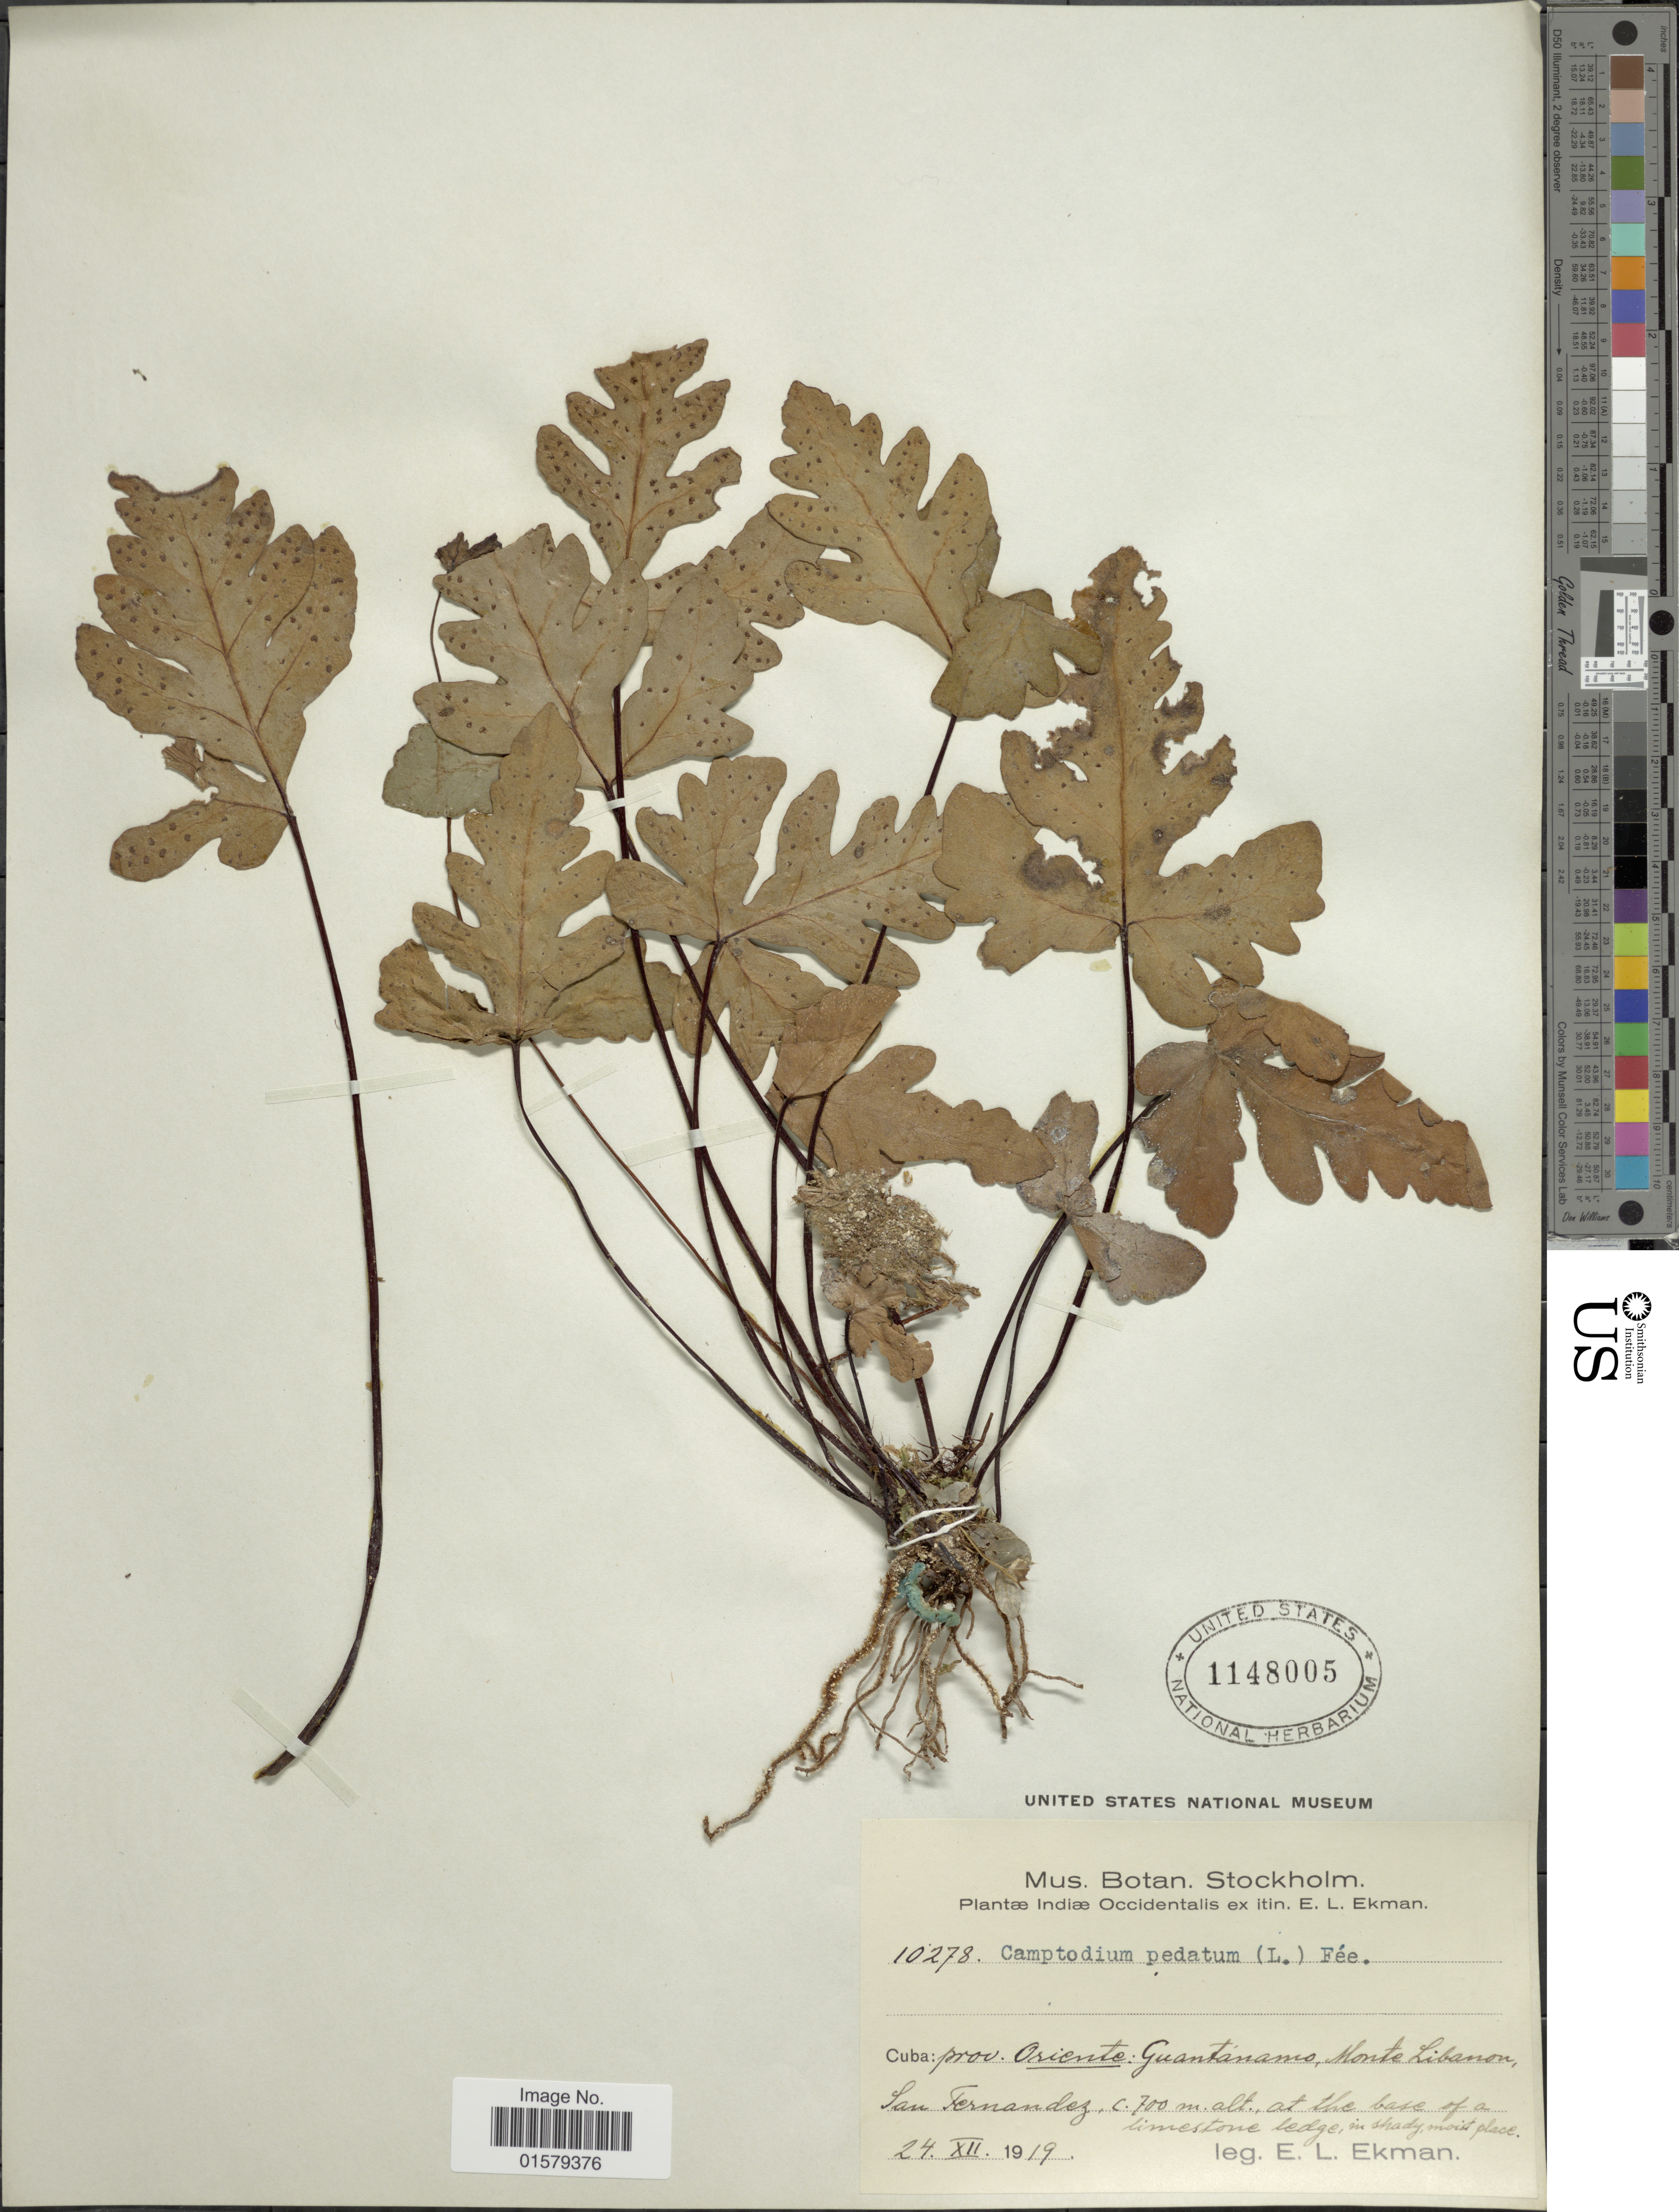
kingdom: Plantae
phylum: Tracheophyta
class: Polypodiopsida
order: Polypodiales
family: Tectariaceae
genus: Tectaria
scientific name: Tectaria pedata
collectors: E. L. Ekman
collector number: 10278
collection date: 1919-12-24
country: Cuba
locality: Guantanamo, Monte Libanon, San Fernandez, at the base of a limestone ledge.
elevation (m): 700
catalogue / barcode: US 1148005